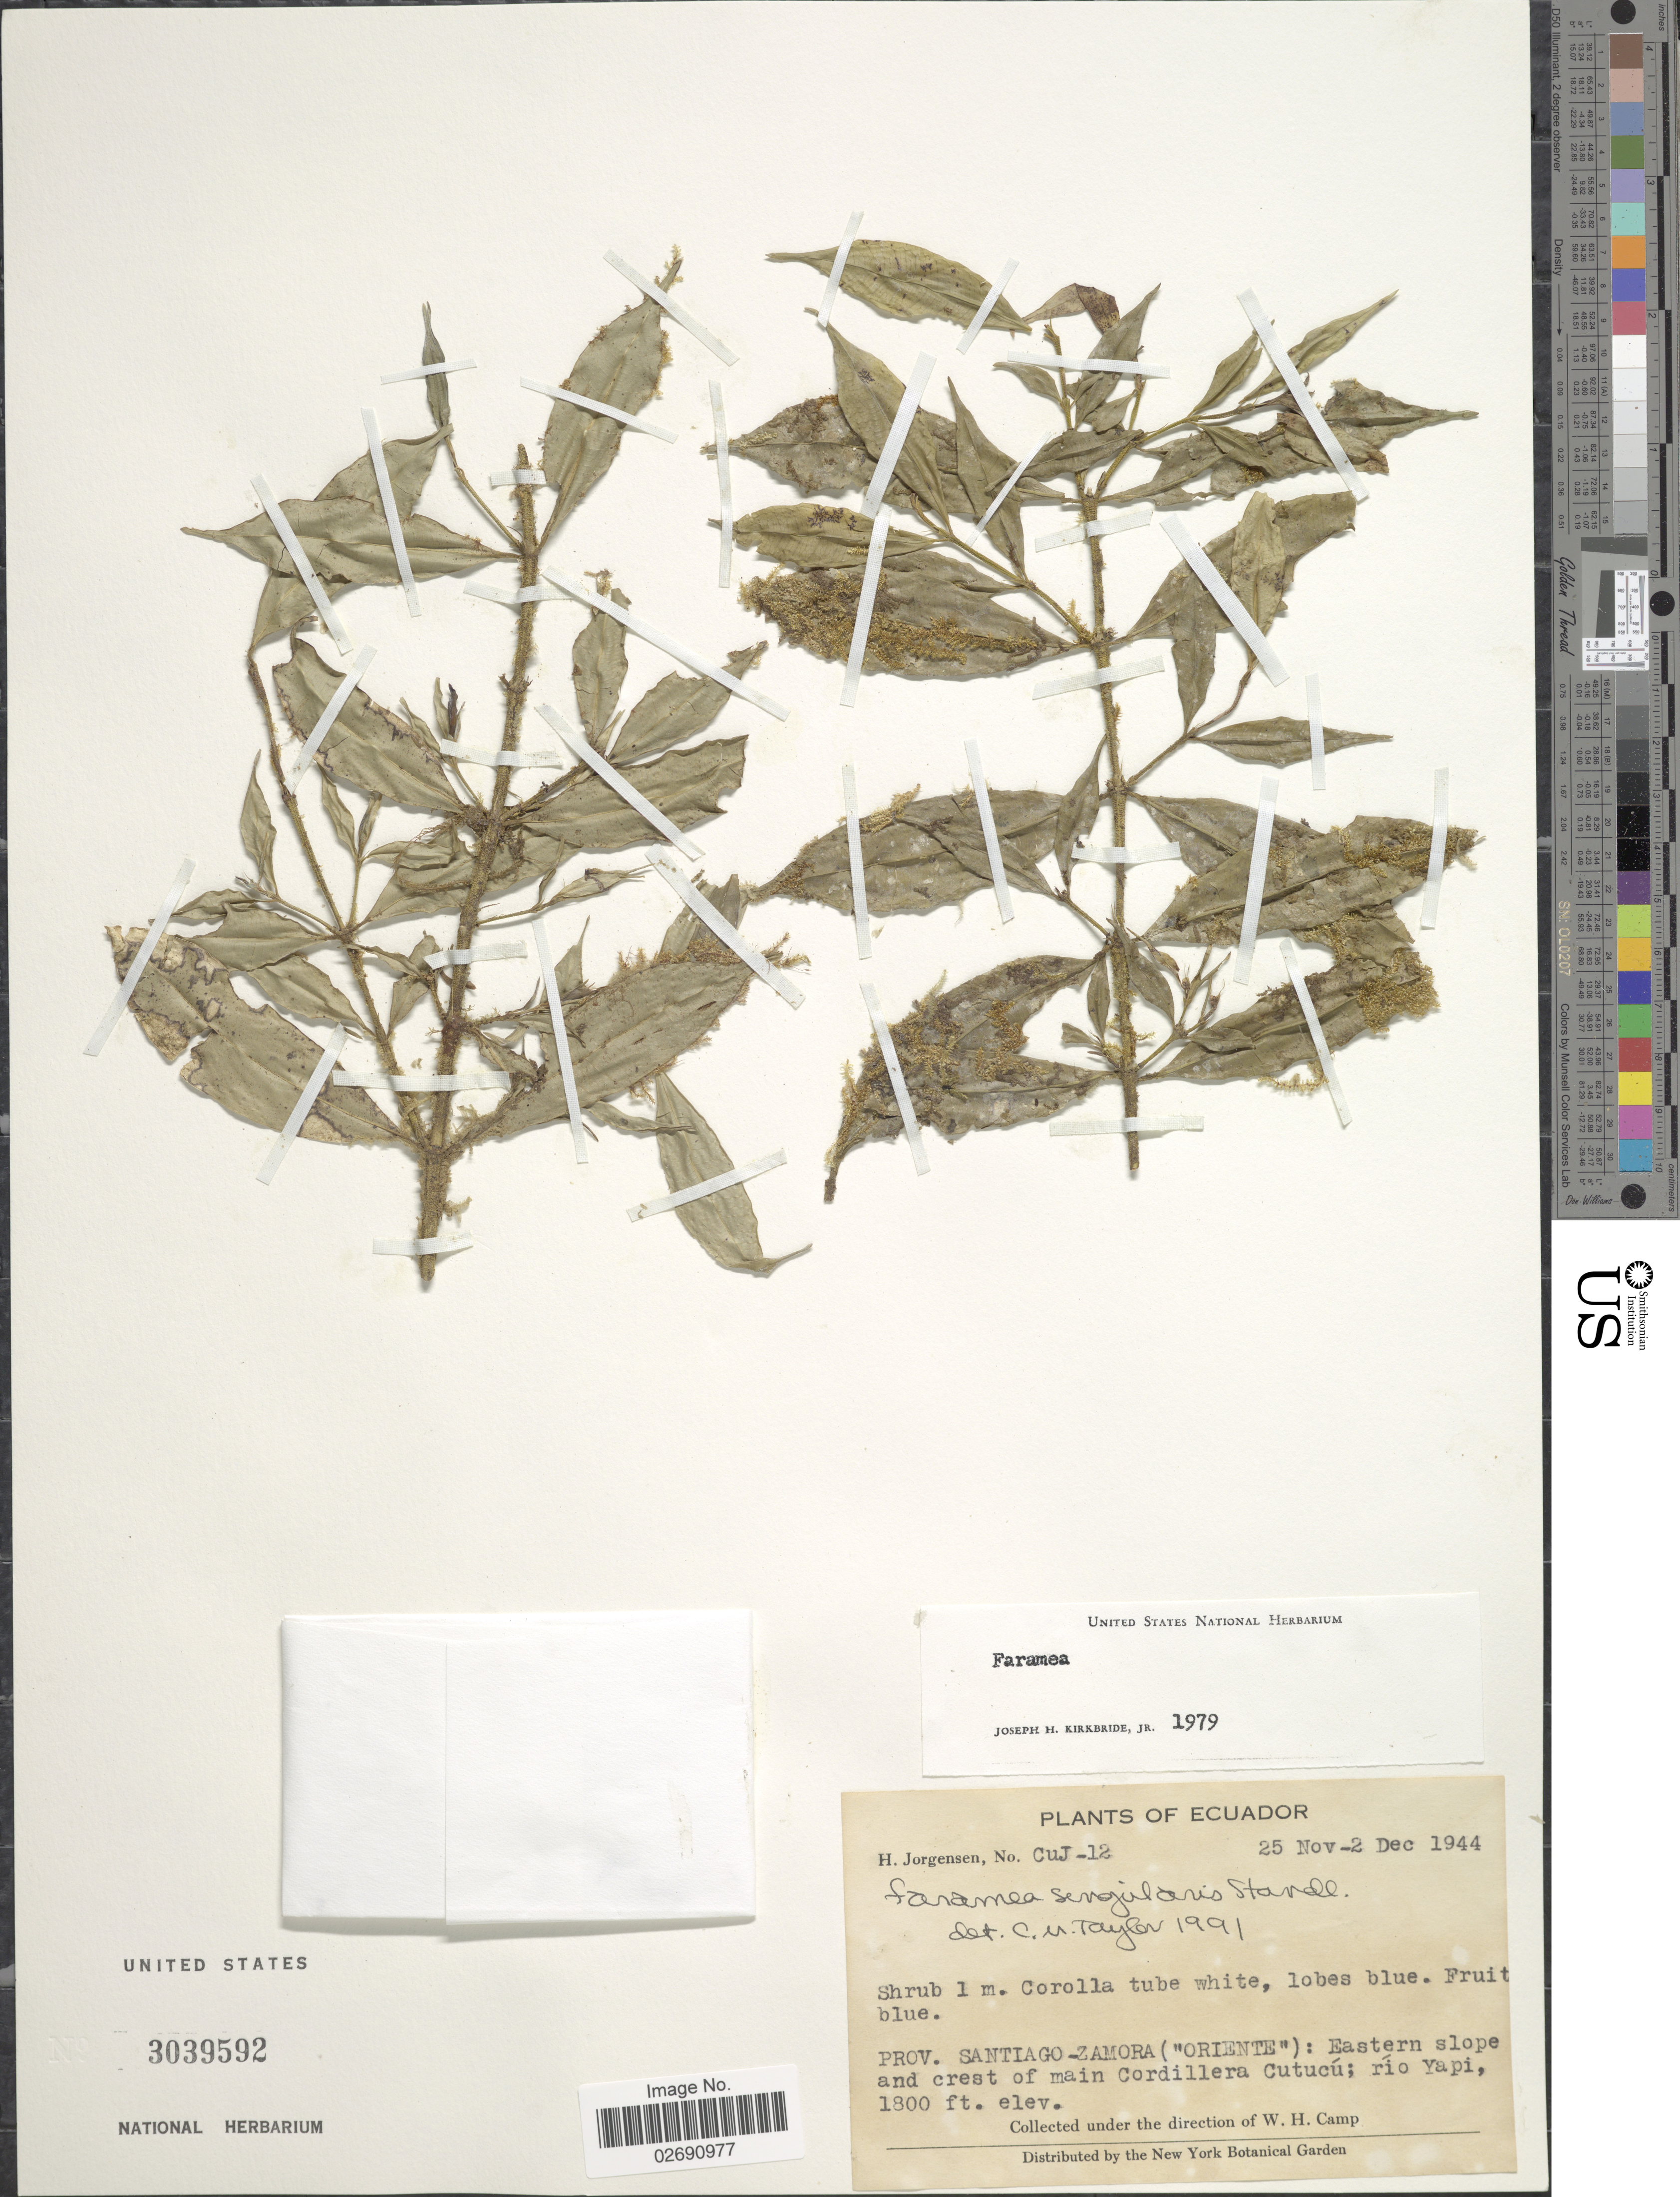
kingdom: Plantae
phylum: Tracheophyta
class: Magnoliopsida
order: Gentianales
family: Rubiaceae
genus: Faramea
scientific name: Faramea singularis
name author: Standl.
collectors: H. Jørgensen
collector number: CuJ-12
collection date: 1944-11-25/1944-12-02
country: Ecuador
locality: Prov. Santiago-Zamora ("Oriente"): Eastern slope and crest of main Cordillera Cutucu; rio Yapi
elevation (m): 549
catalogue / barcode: US 3039592